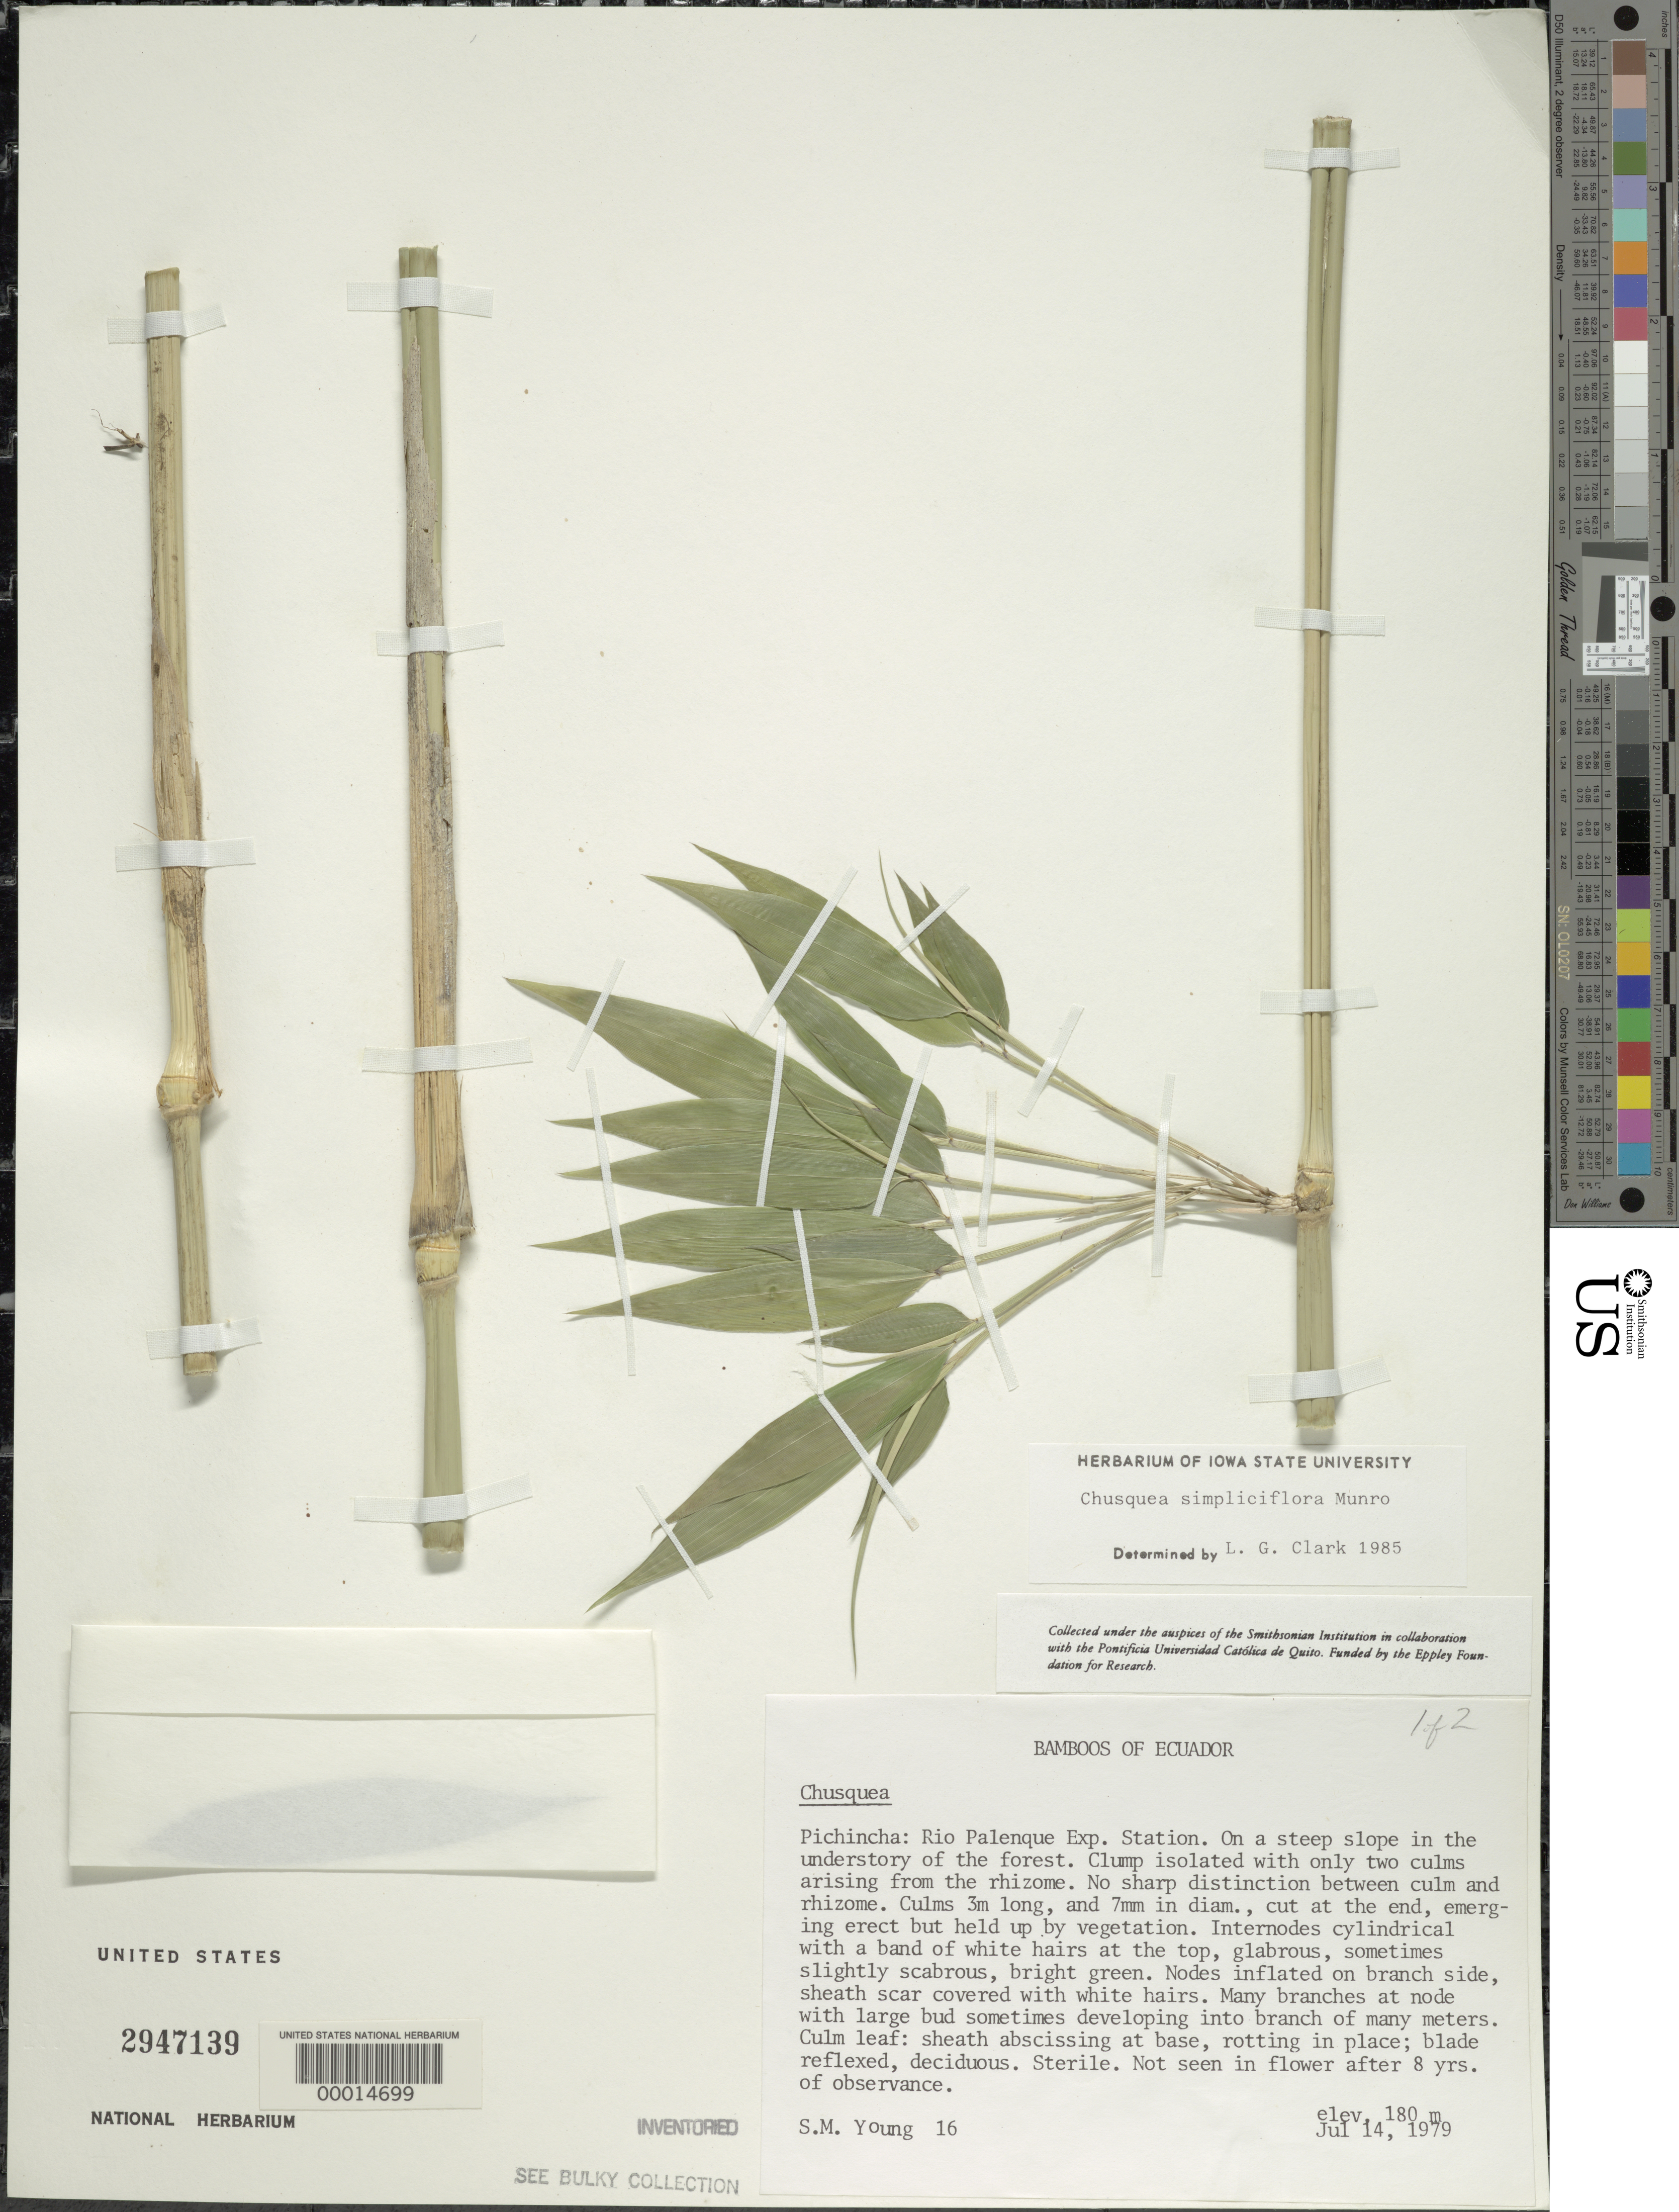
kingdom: Plantae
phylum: Tracheophyta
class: Liliopsida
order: Poales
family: Poaceae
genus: Chusquea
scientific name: Chusquea simpliciflora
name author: Munro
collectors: S. Young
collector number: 16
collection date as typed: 14 Jul 1979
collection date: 1979-07-14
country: Ecuador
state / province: Pichincha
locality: Rio palenque Experimental Station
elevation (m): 180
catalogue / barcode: US 2947139